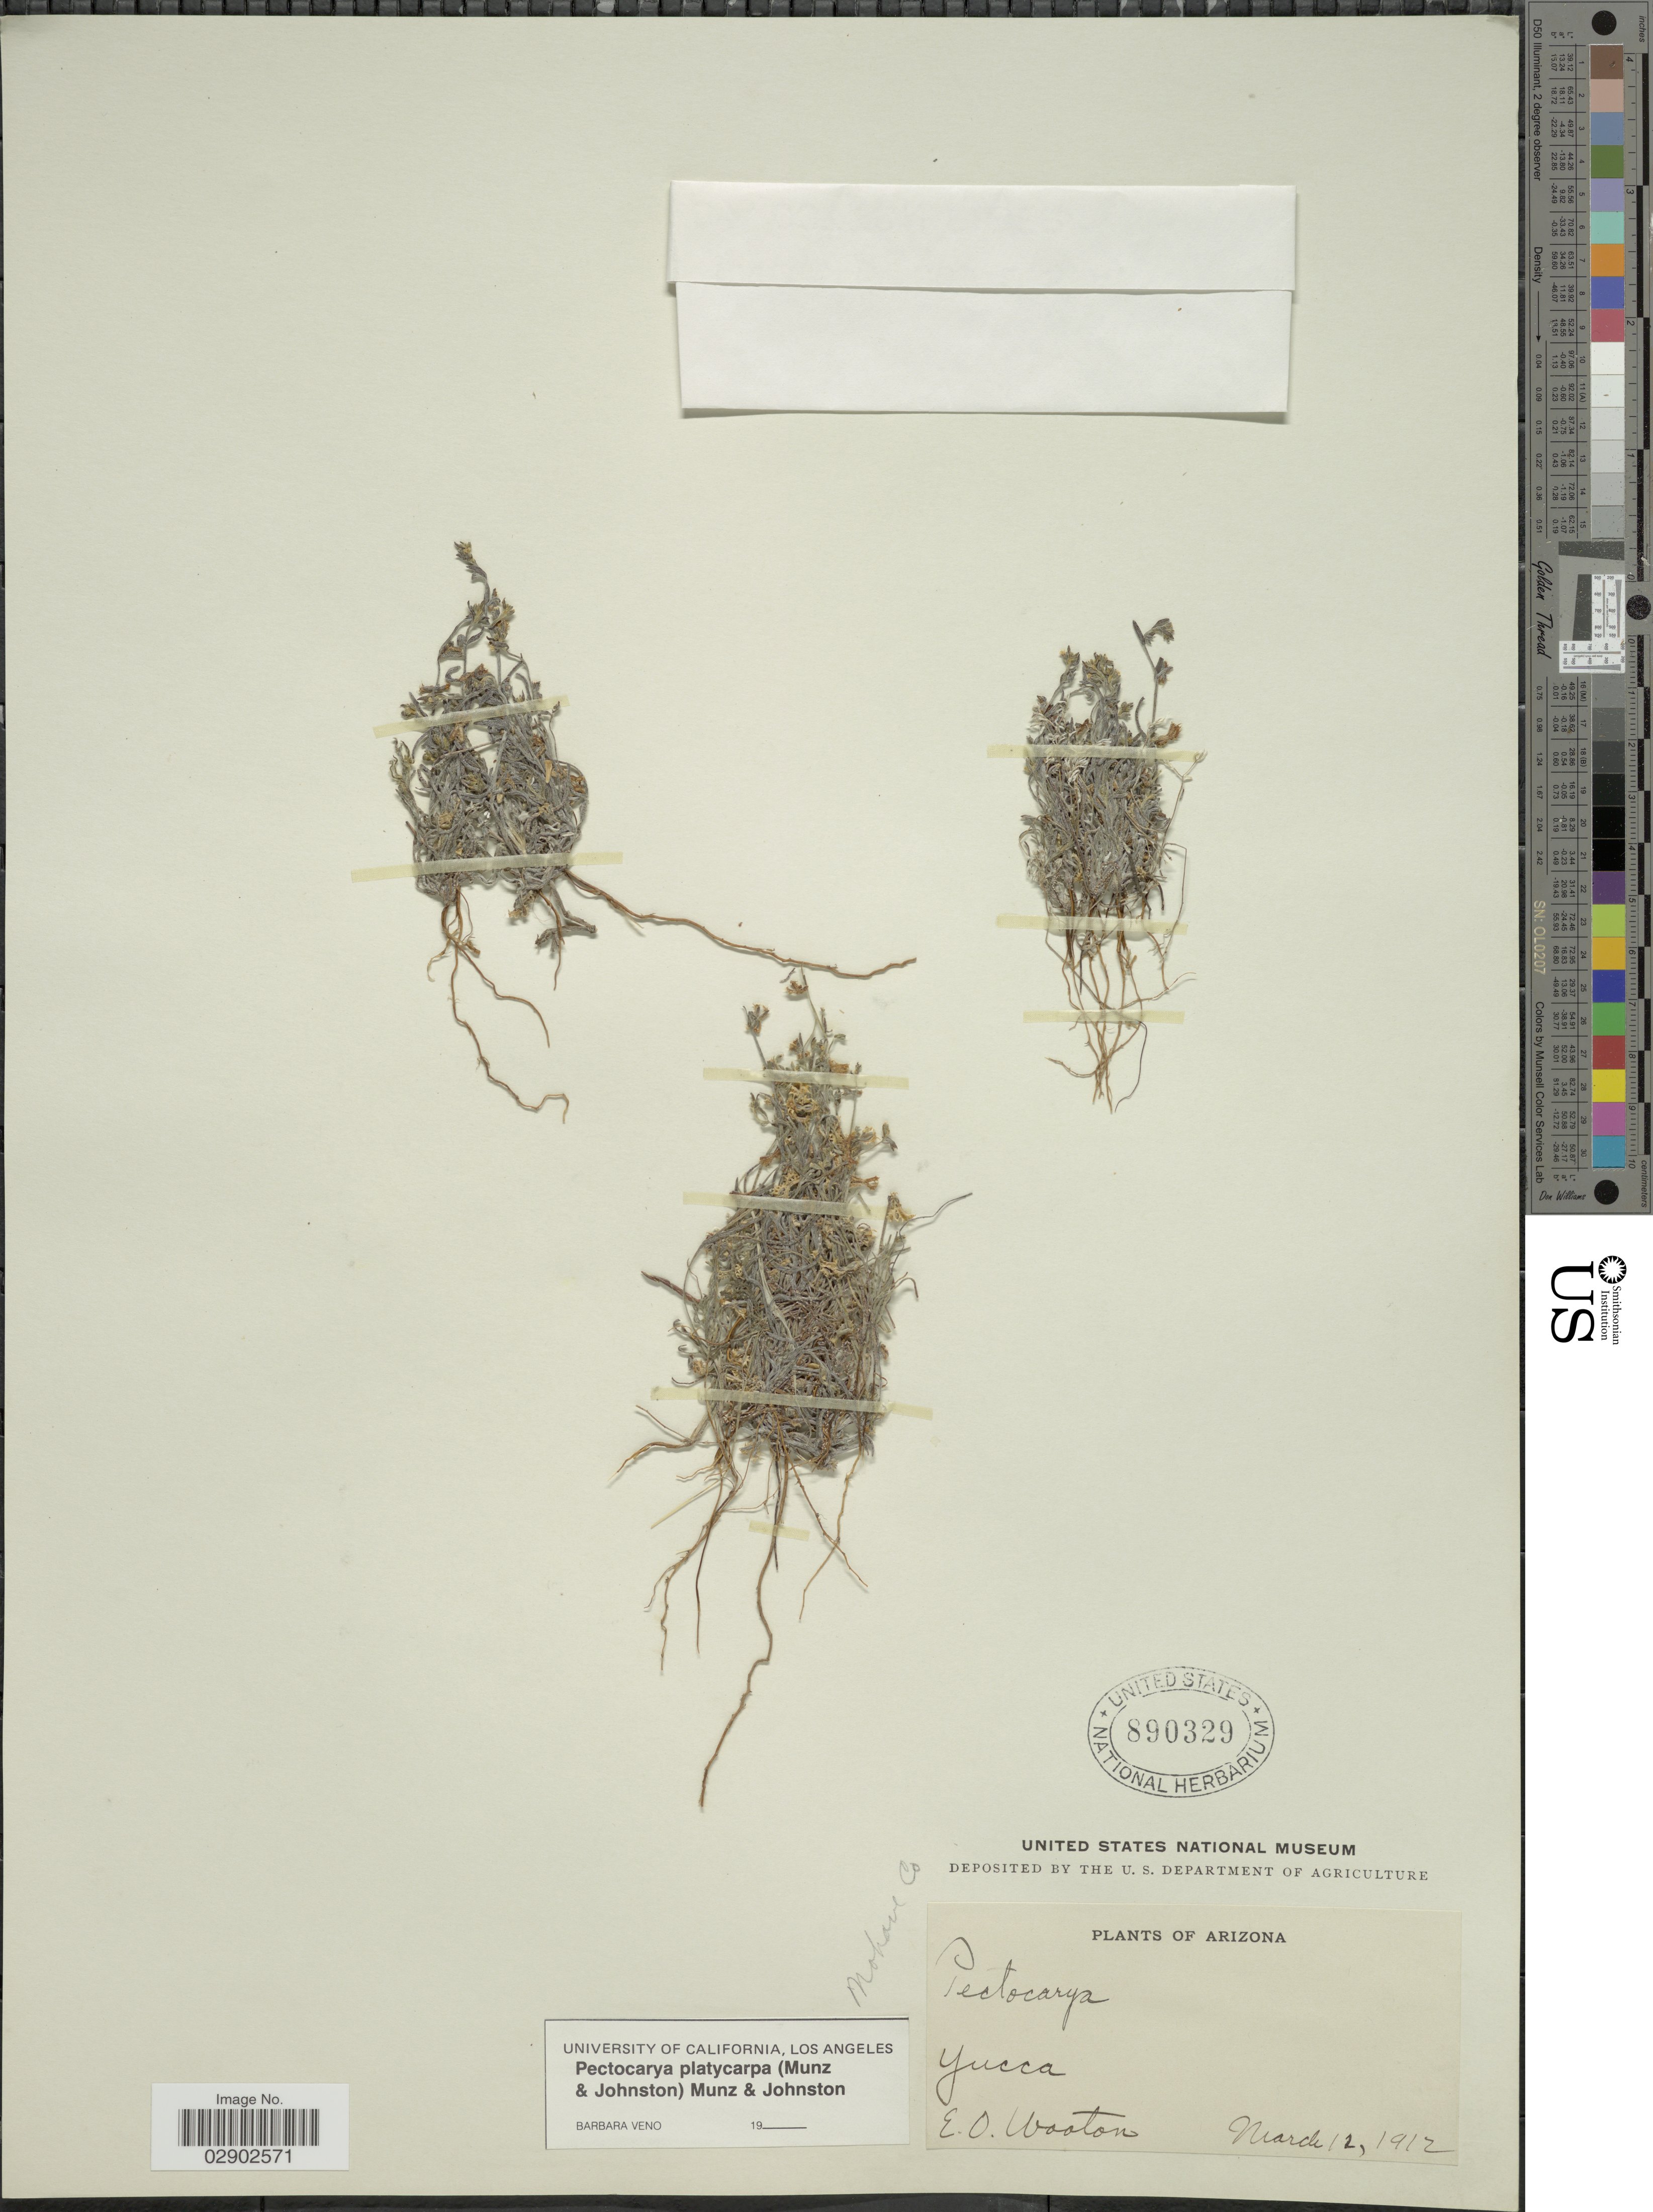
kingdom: Plantae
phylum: Tracheophyta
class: Magnoliopsida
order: Boraginales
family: Boraginaceae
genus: Pectocarya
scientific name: Pectocarya linearis var. platycarpa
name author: (Munz & I.M. Johnst.) Cronq.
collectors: E. O. Wooton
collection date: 1912-03-12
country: United States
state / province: Arizona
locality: Yucca.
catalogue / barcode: US 890329